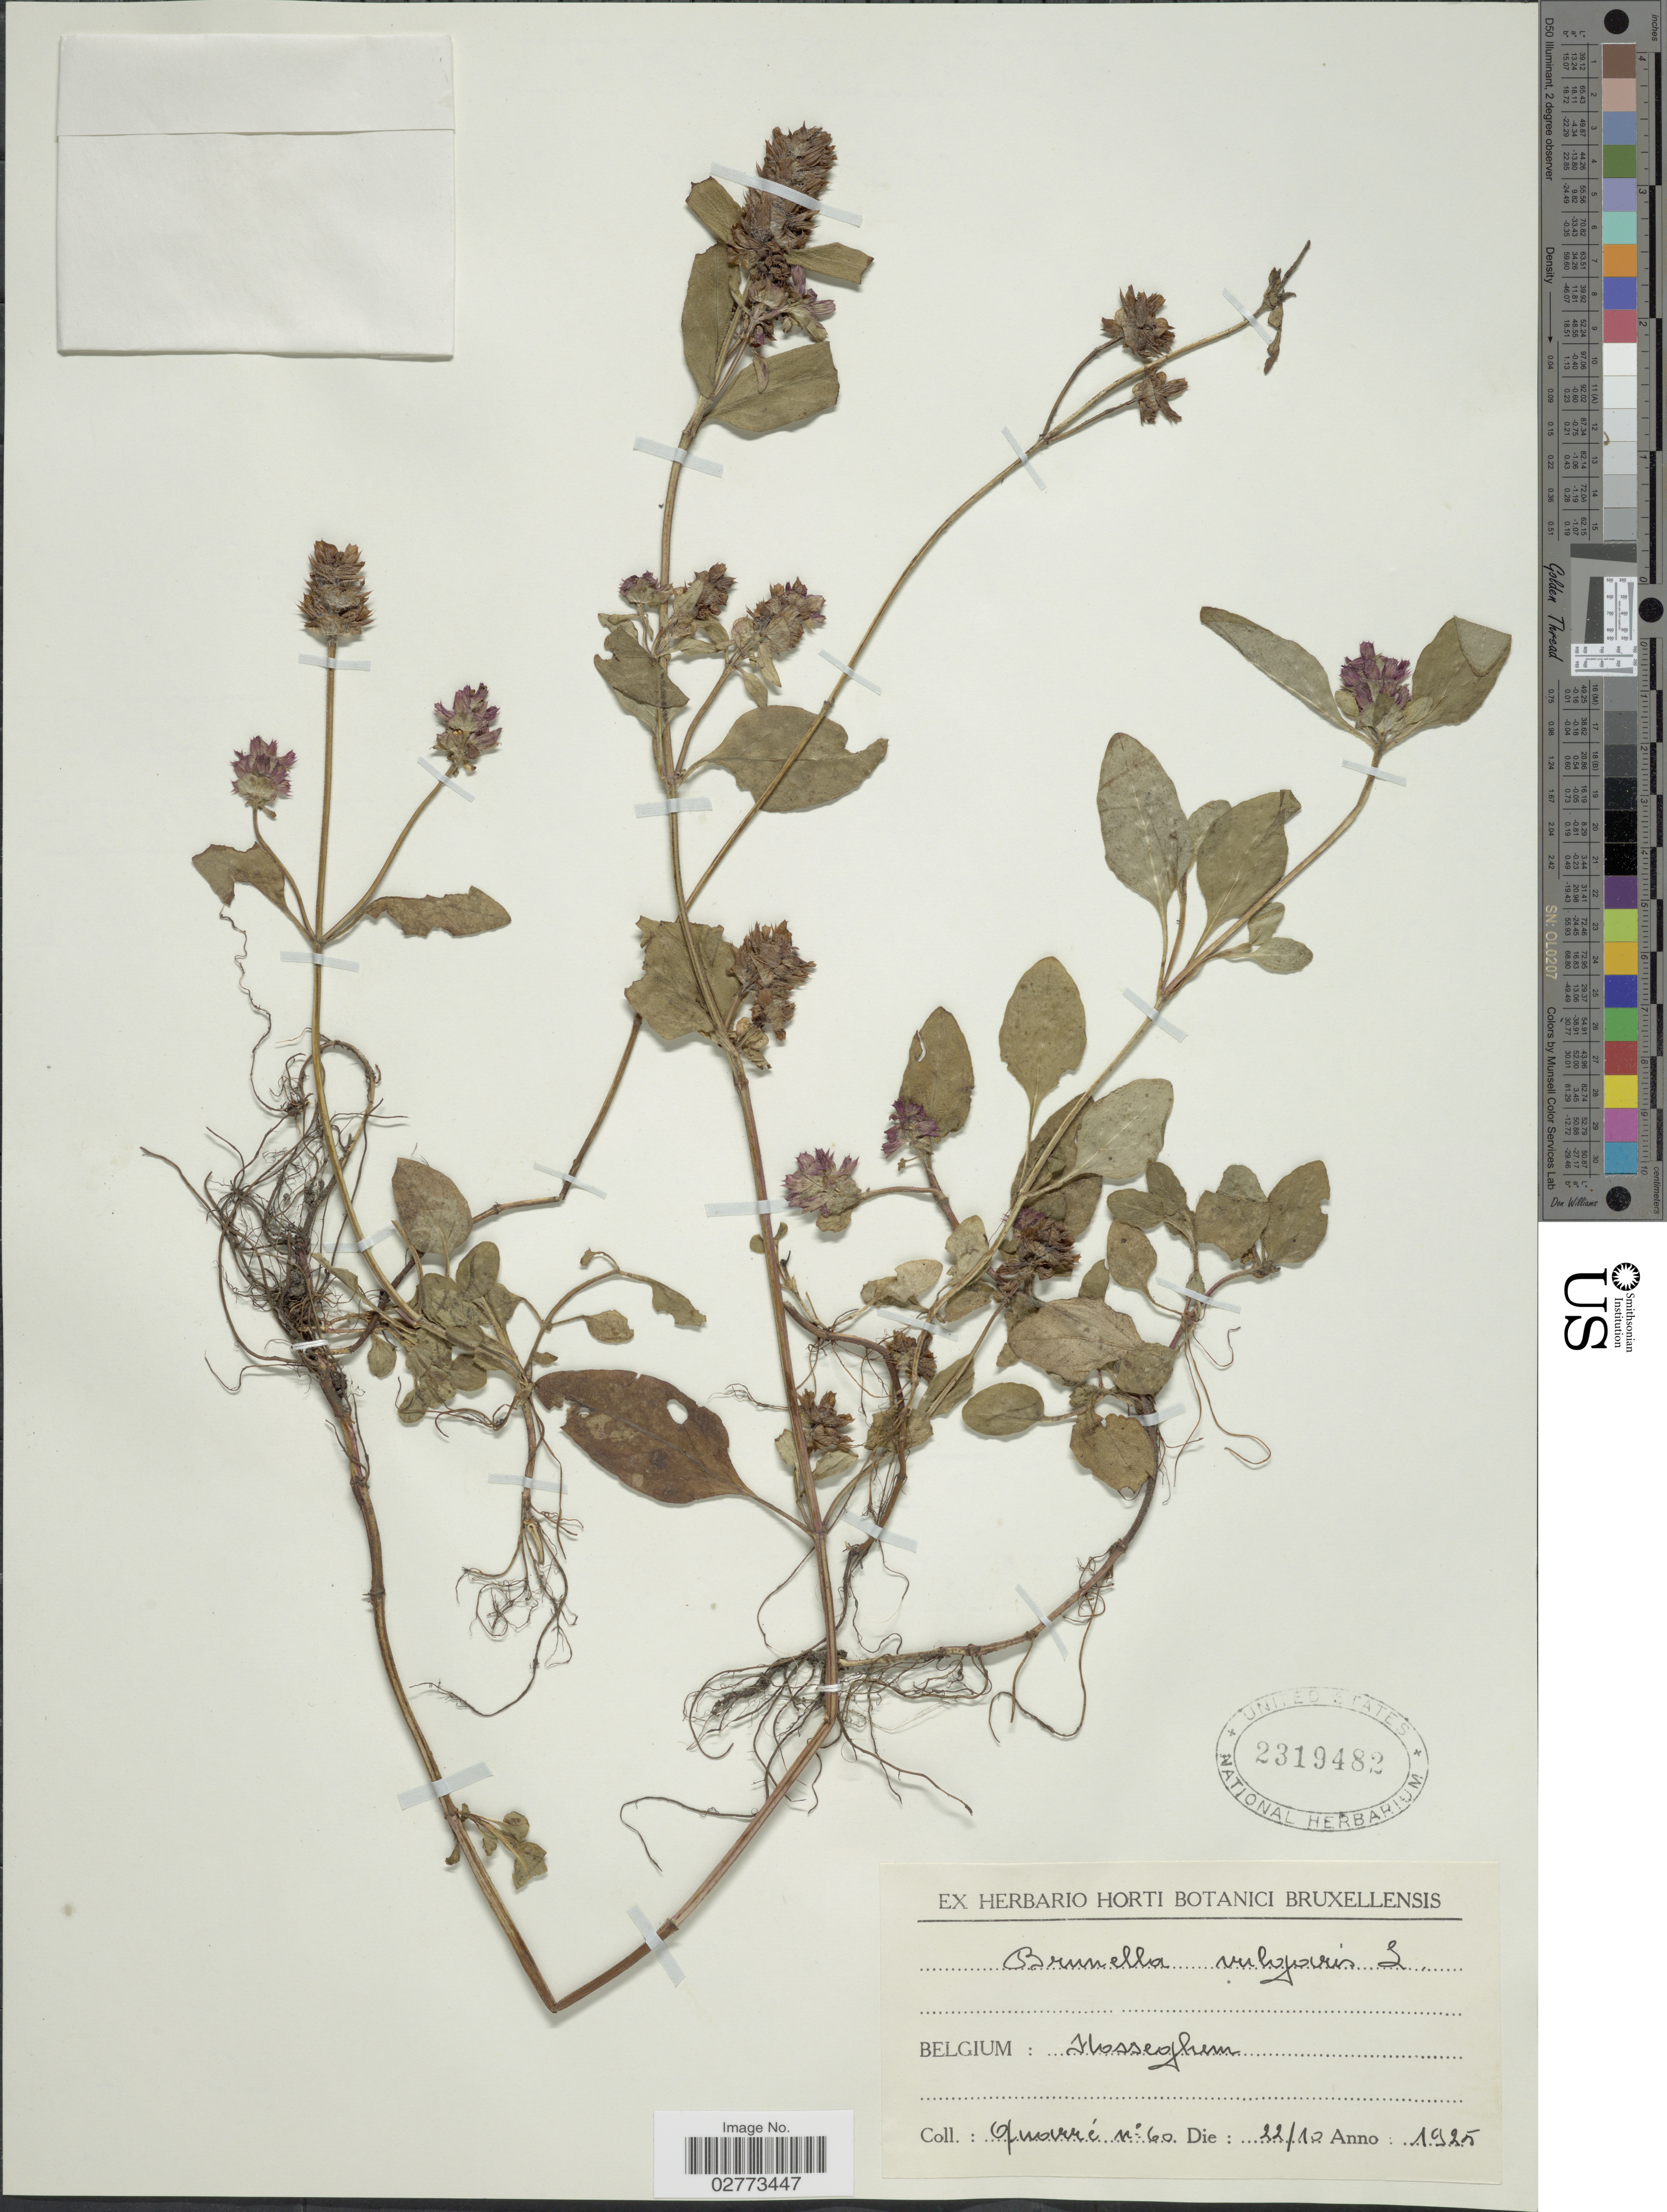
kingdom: Plantae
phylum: Tracheophyta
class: Magnoliopsida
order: Lamiales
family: Lamiaceae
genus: Prunella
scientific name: Prunella vulgaris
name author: L.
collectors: -. Quarre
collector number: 60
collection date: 1925-10-22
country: Belgium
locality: Hosseghem.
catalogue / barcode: US 2319482